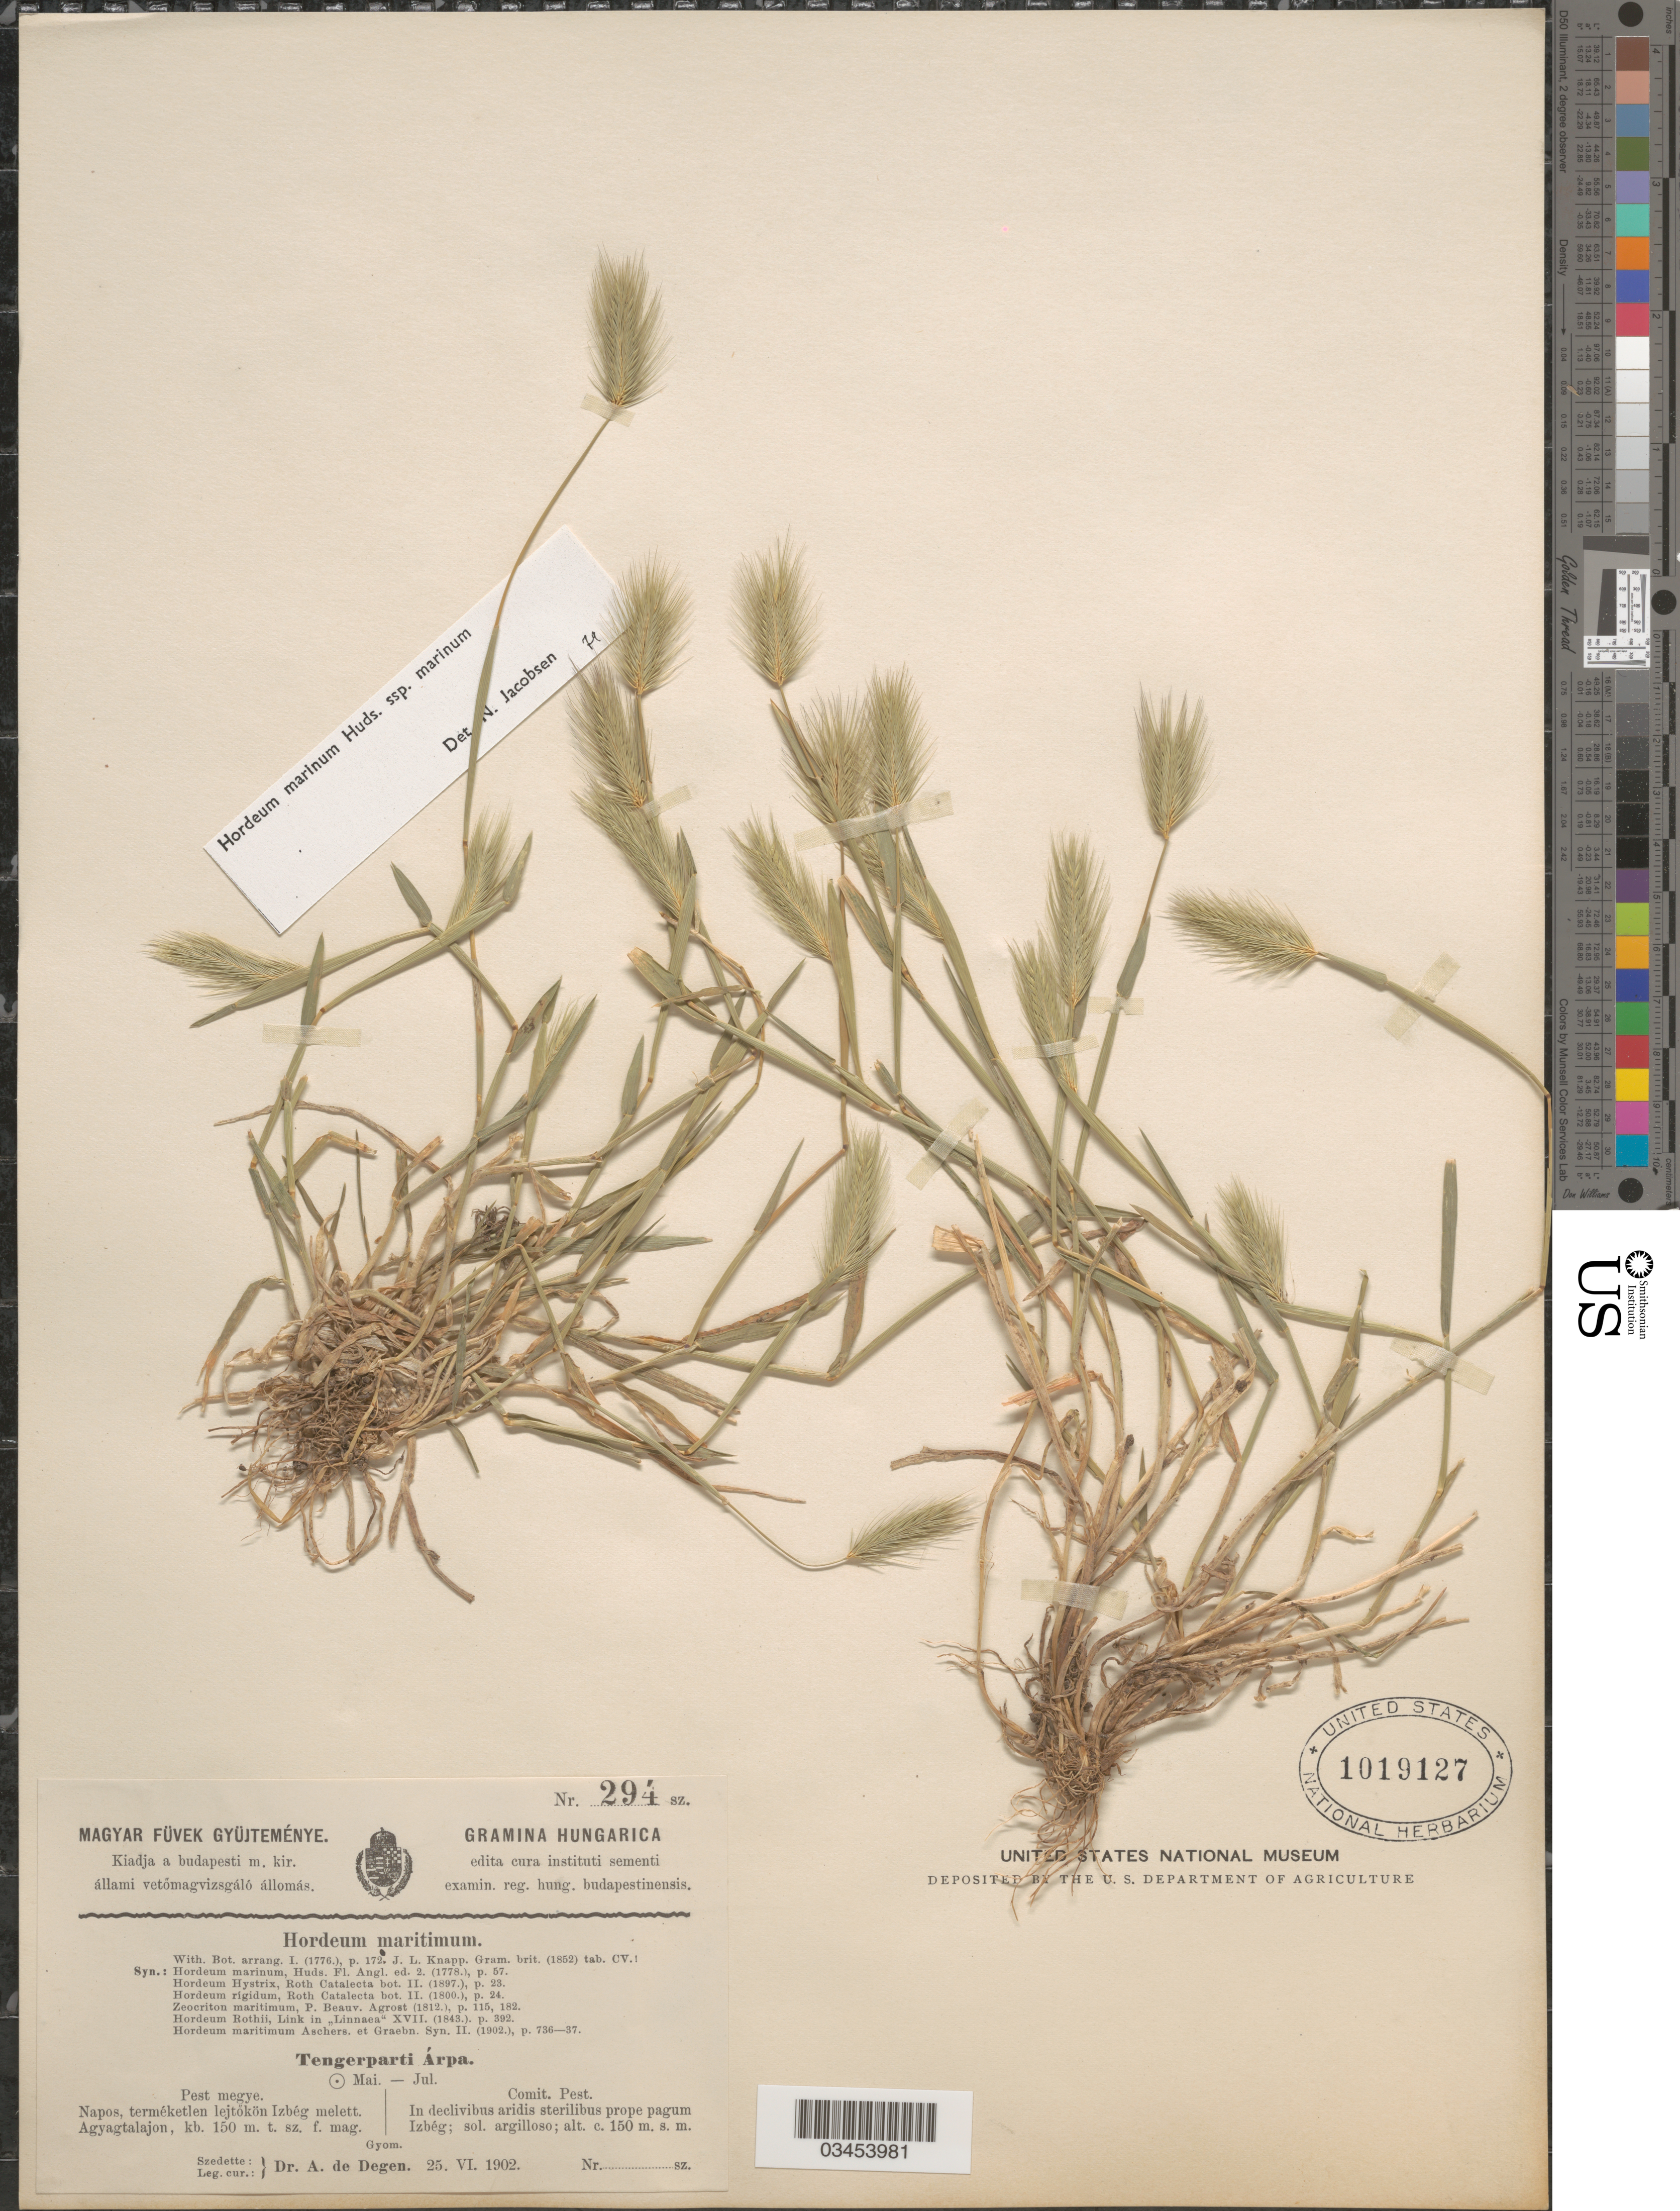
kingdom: Plantae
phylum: Tracheophyta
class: Liliopsida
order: Poales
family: Poaceae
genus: Hordeum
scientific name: Hordeum marinum subsp. marinum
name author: Huds.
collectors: A. Degen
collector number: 294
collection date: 1902-06-25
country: Hungary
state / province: Pest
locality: Hungarica. Comit. Pest. In declivibus aridis sterilibus prope pagum Izbég; sol argilloso.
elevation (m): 150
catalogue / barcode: US 1019127